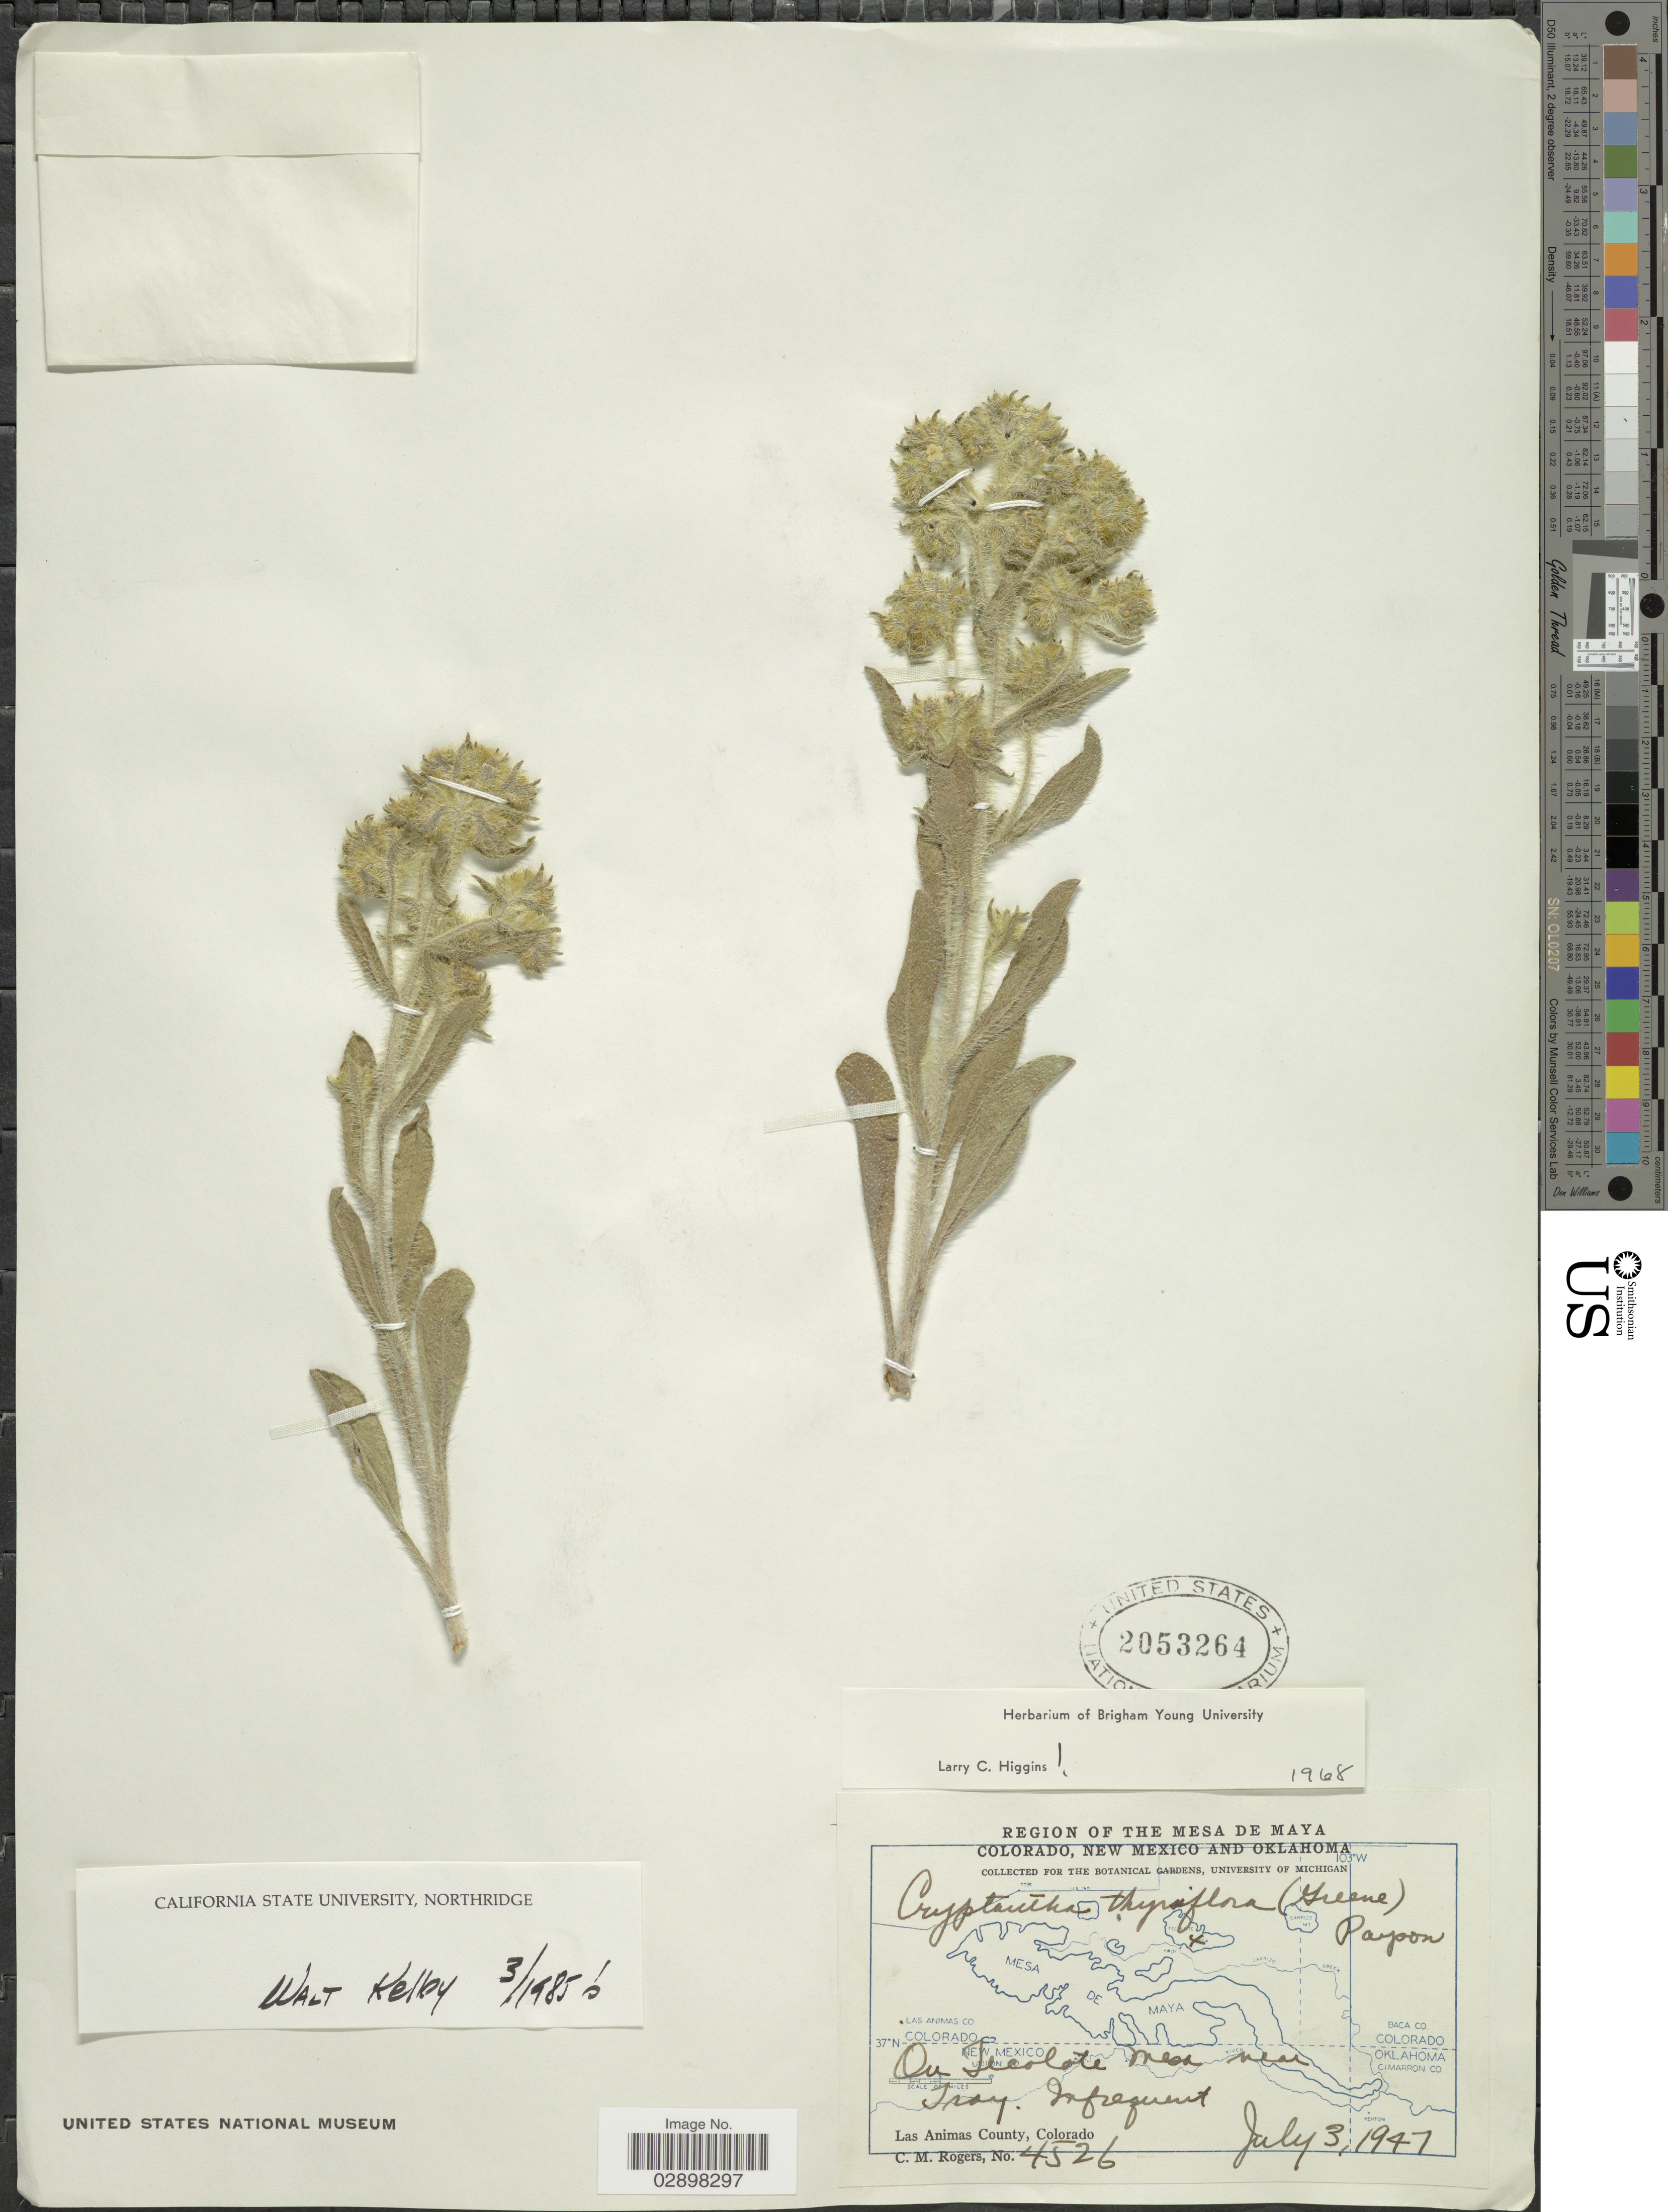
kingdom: Plantae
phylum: Tracheophyta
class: Magnoliopsida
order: Boraginales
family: Boraginaceae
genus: Cryptantha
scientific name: Cryptantha thyrsiflora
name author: (Greene) Payson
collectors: C. M. Rogers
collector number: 4526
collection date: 1947-07-03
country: United States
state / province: Colorado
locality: Region of the Mesa de Maya, On Tecolote Mesa near Tray. Las Animas County.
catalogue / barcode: US 2053264